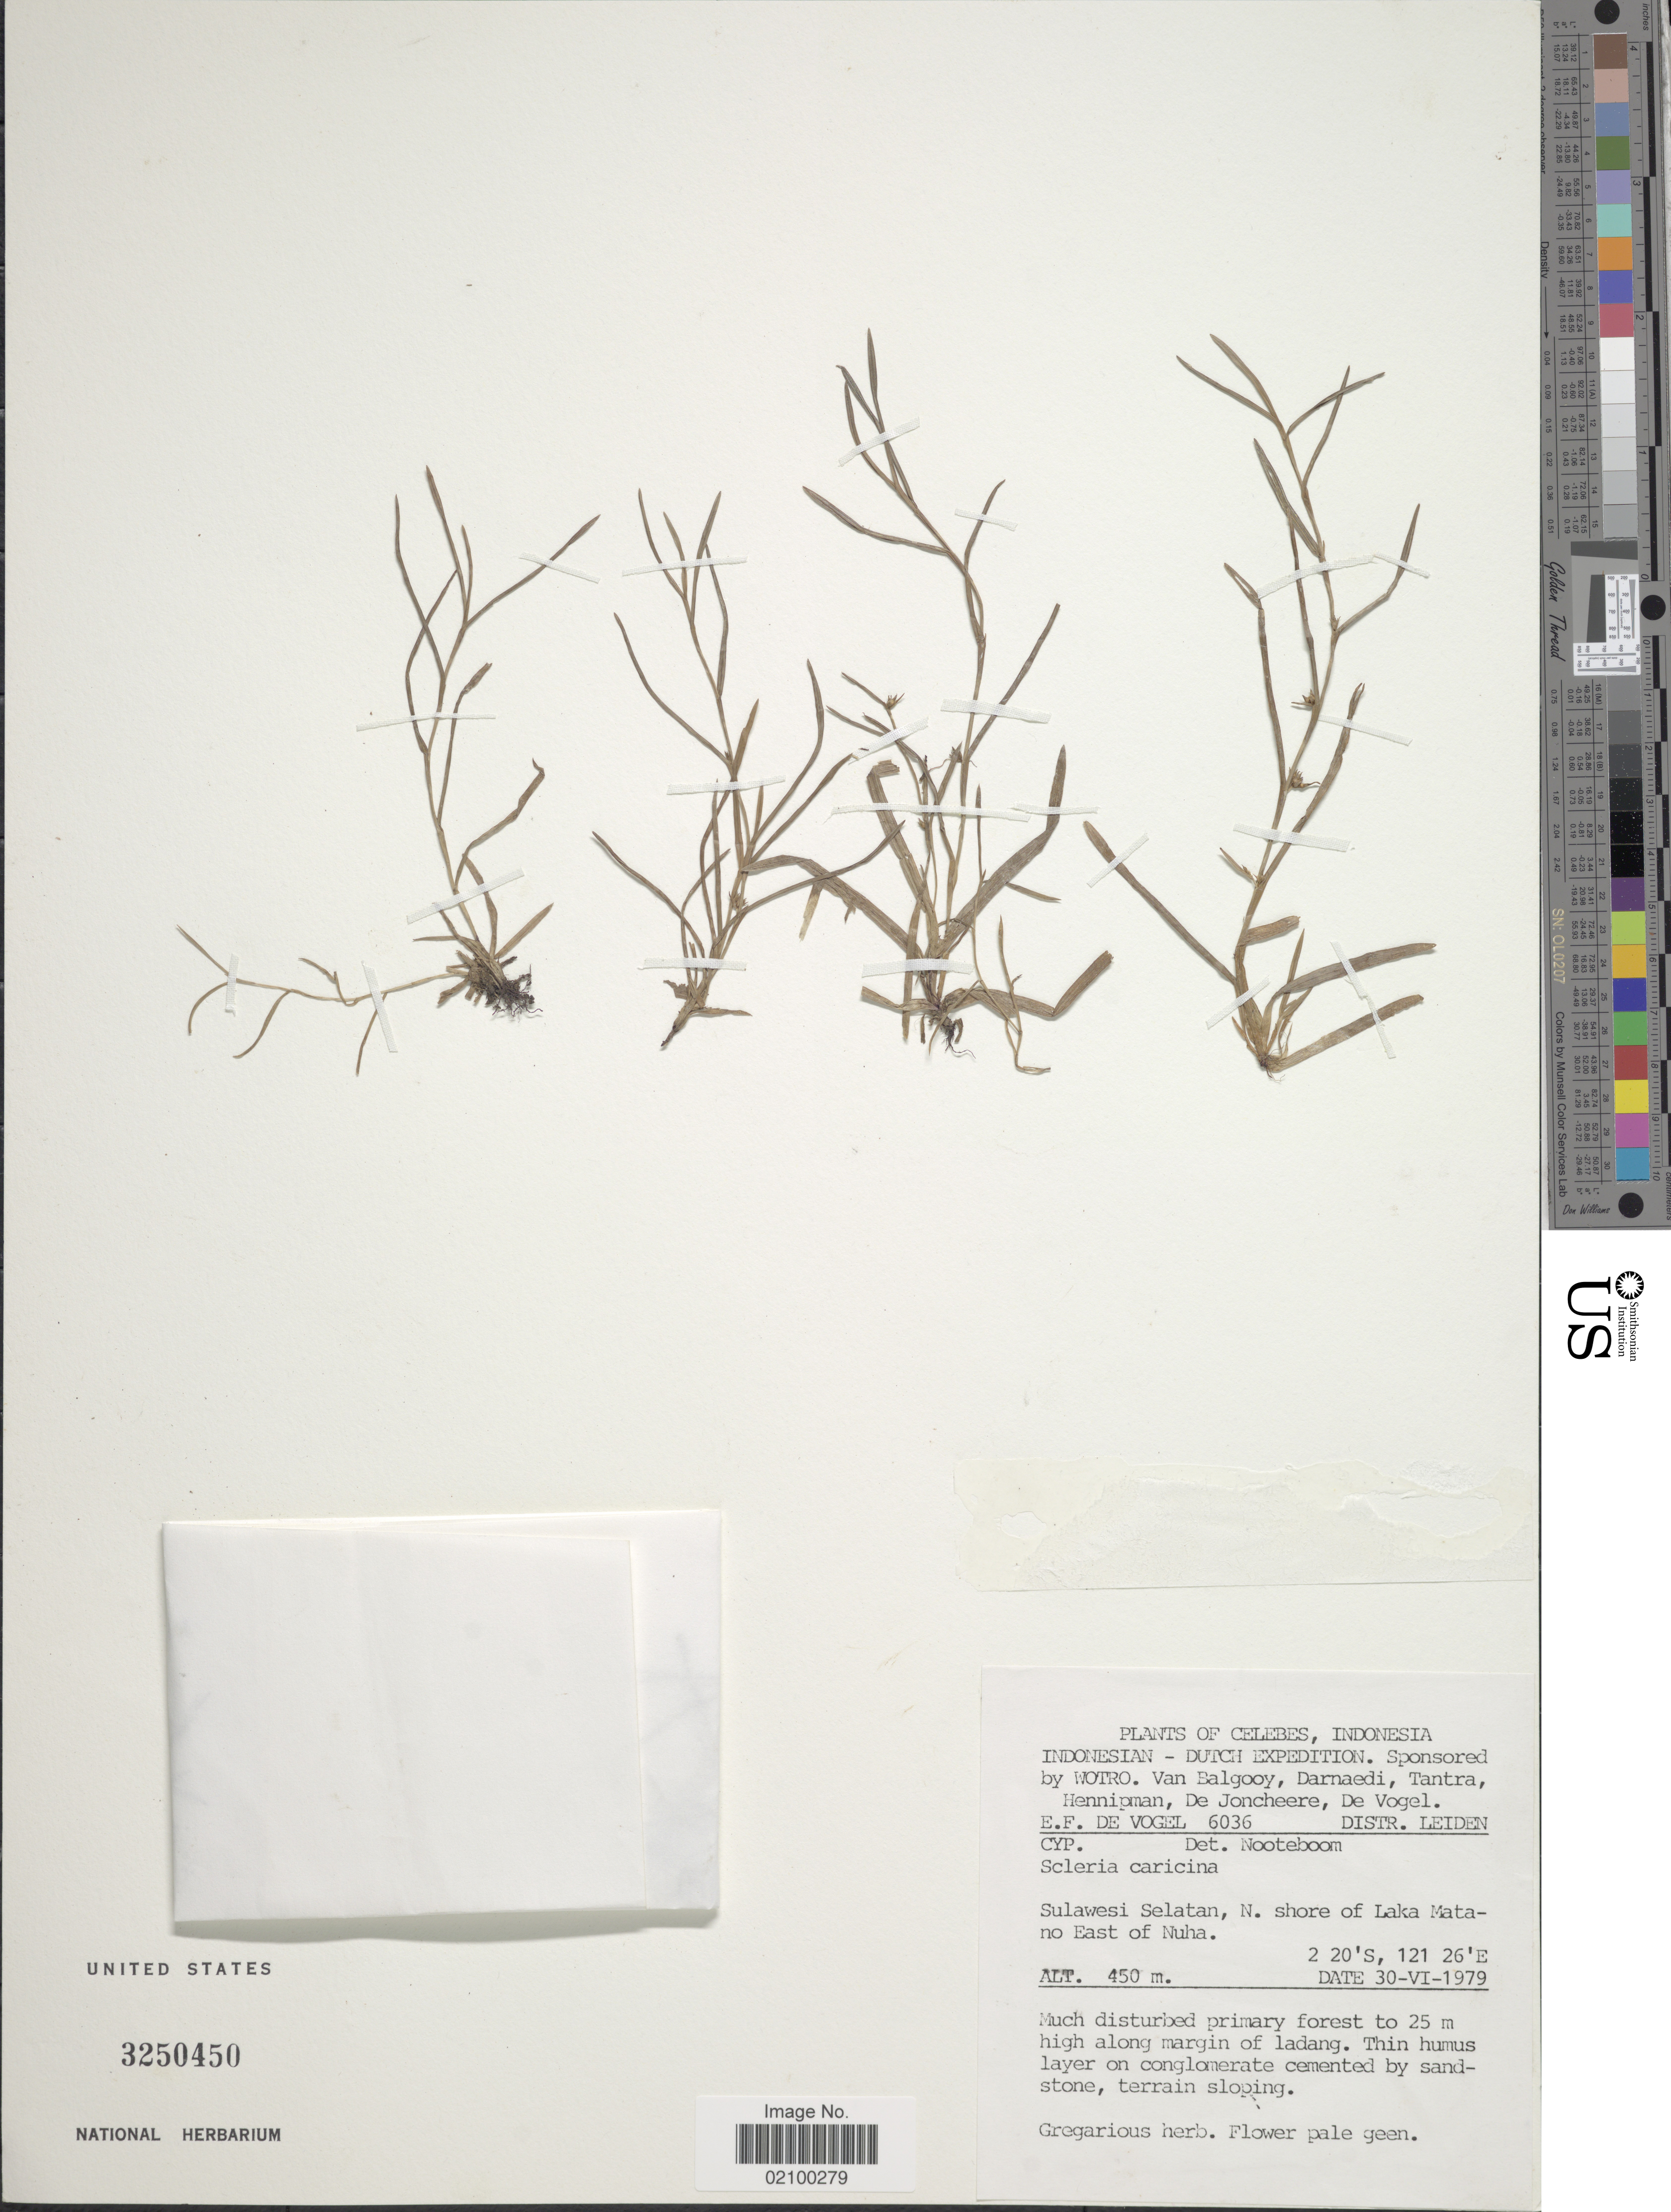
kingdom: Plantae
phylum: Tracheophyta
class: Liliopsida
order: Poales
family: Cyperaceae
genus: Diplacrum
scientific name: Diplacrum caricinum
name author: R. Br.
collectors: E. F. de Vogel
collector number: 6036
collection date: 1979-06-30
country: Indonesia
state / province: Sulawesi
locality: Celebes, Sulawesi Selatan, N. shore of Laka Matano East of Nuha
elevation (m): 450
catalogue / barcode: US 3250450